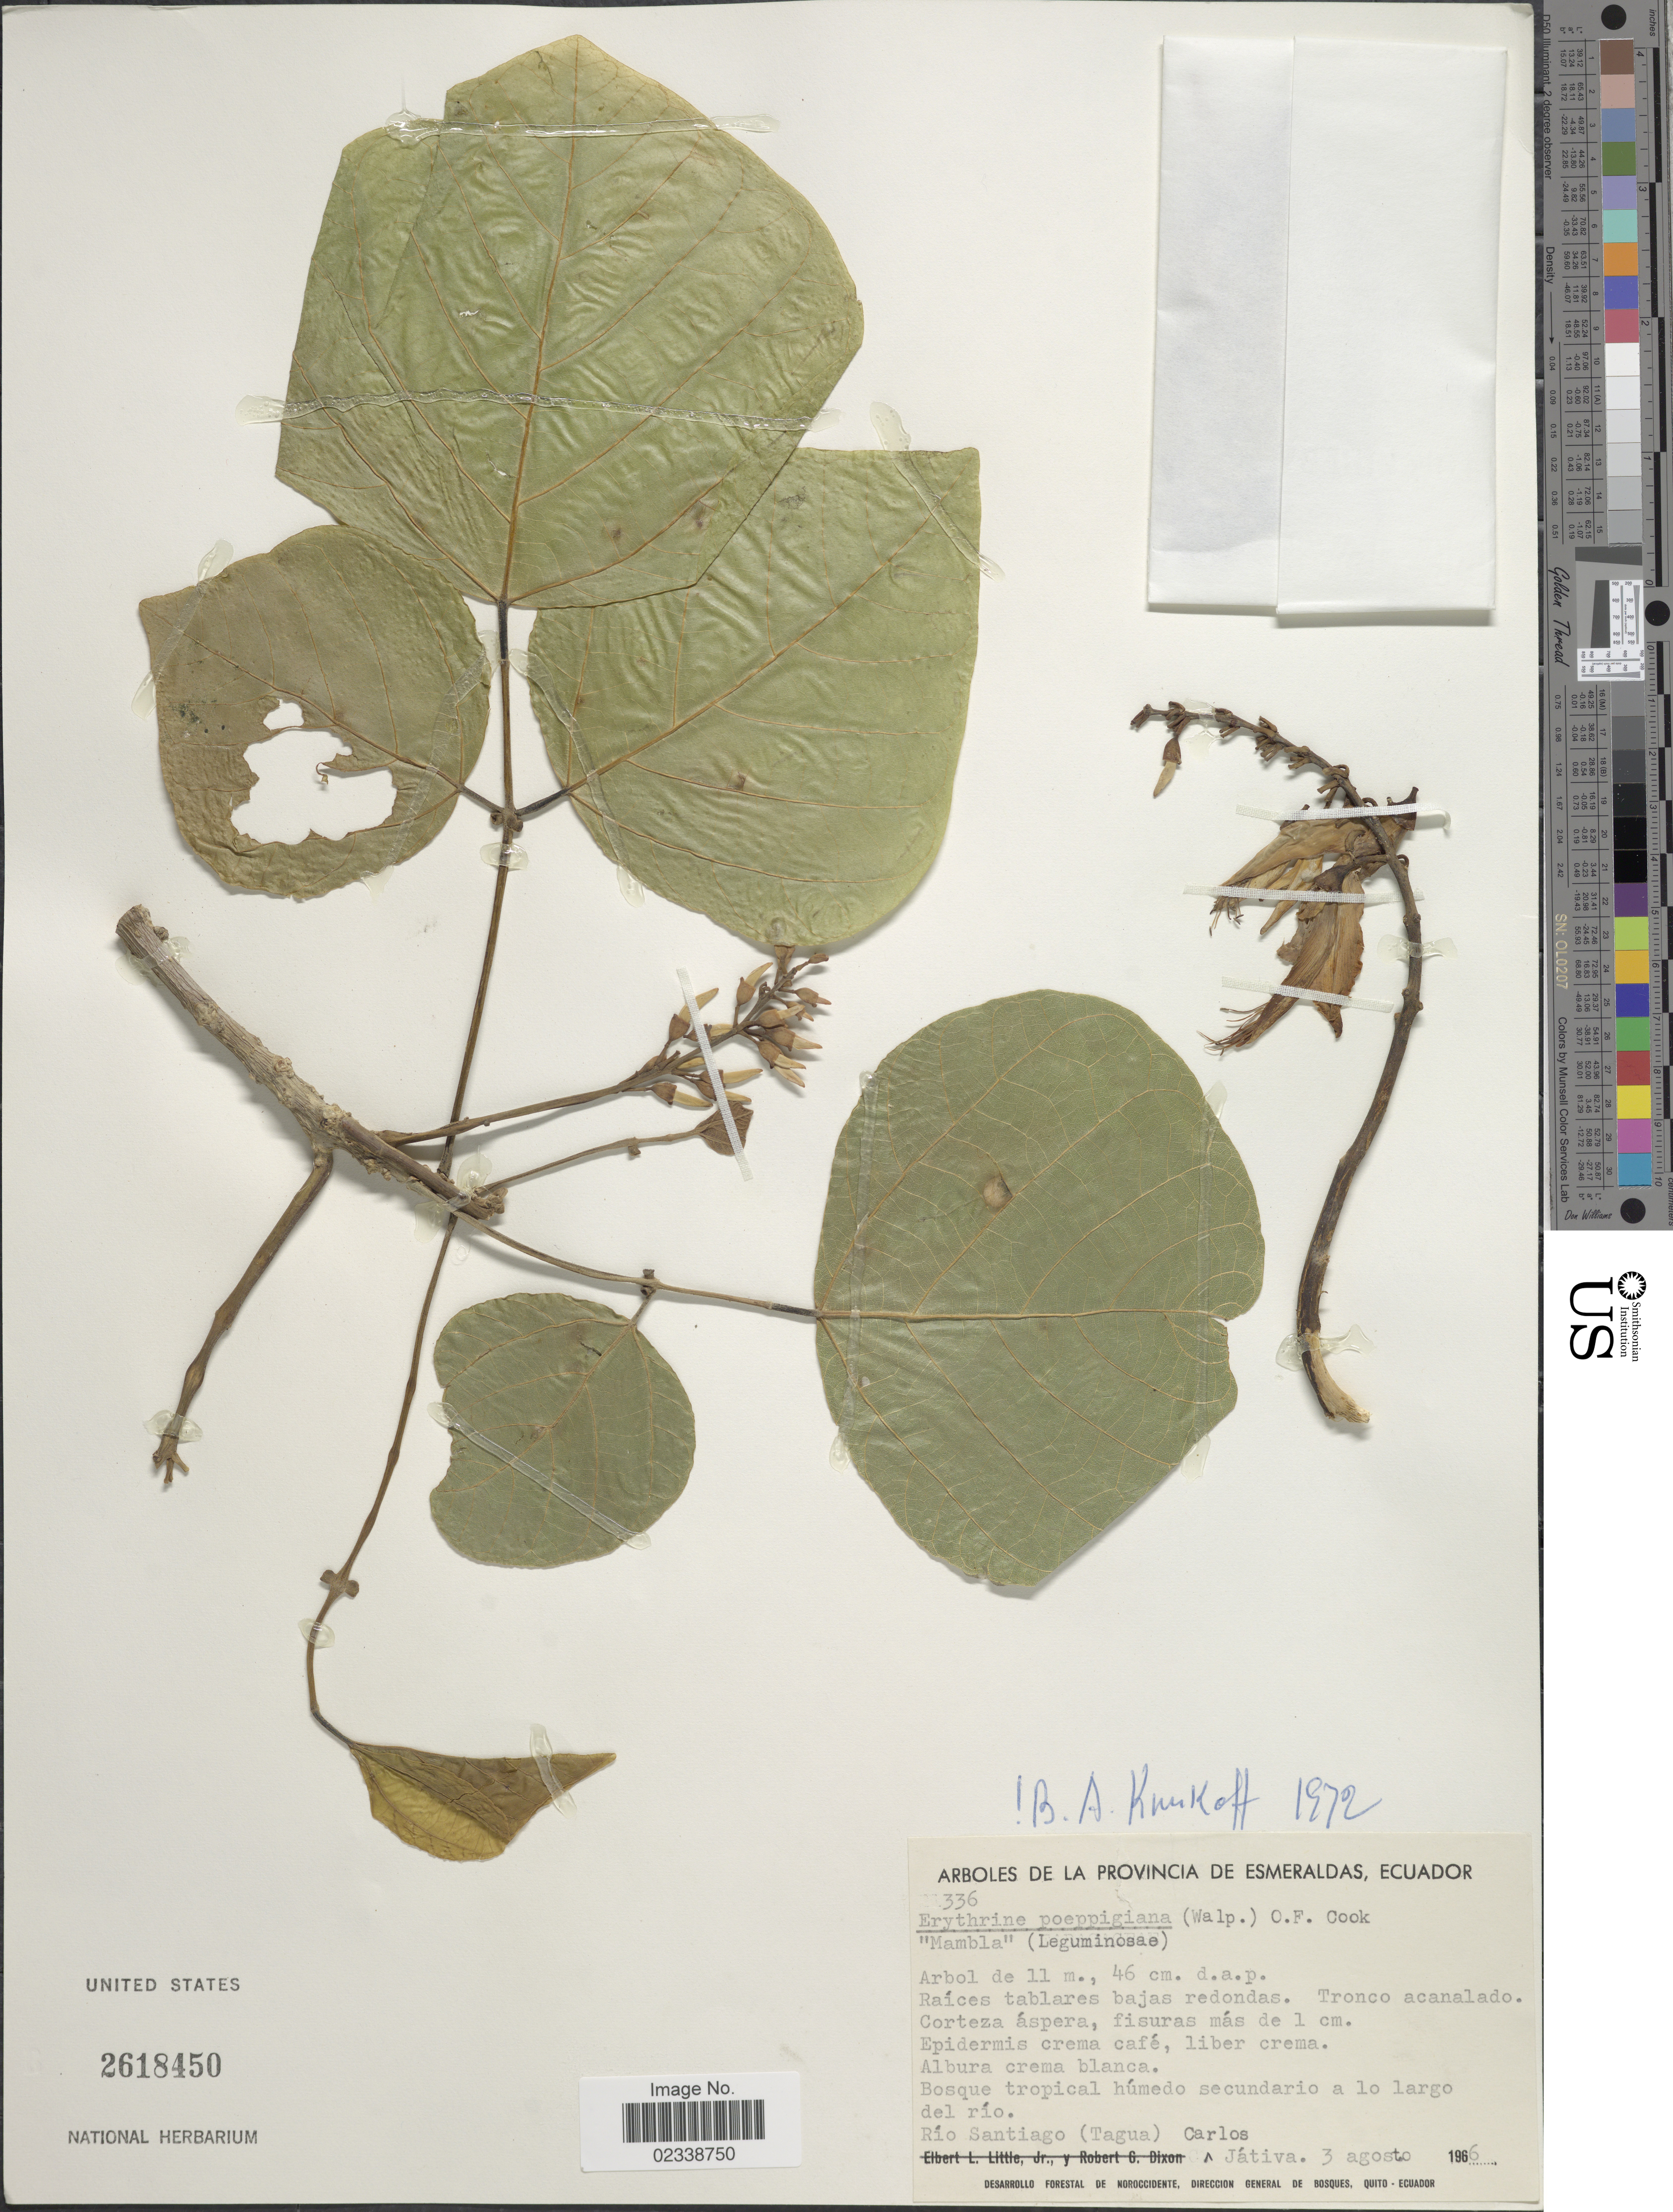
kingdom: Plantae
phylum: Tracheophyta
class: Magnoliopsida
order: Fabales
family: Fabaceae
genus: Erythrina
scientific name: Erythrina poeppigiana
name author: (Walp.) O.F. Cook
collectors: C. D. Játiva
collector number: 336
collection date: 1966-08-03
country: Ecuador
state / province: Esmeraldas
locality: Arboles de la Provincia de Esmeraldas, Rio Santiago (Tagua)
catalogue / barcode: US 2618450